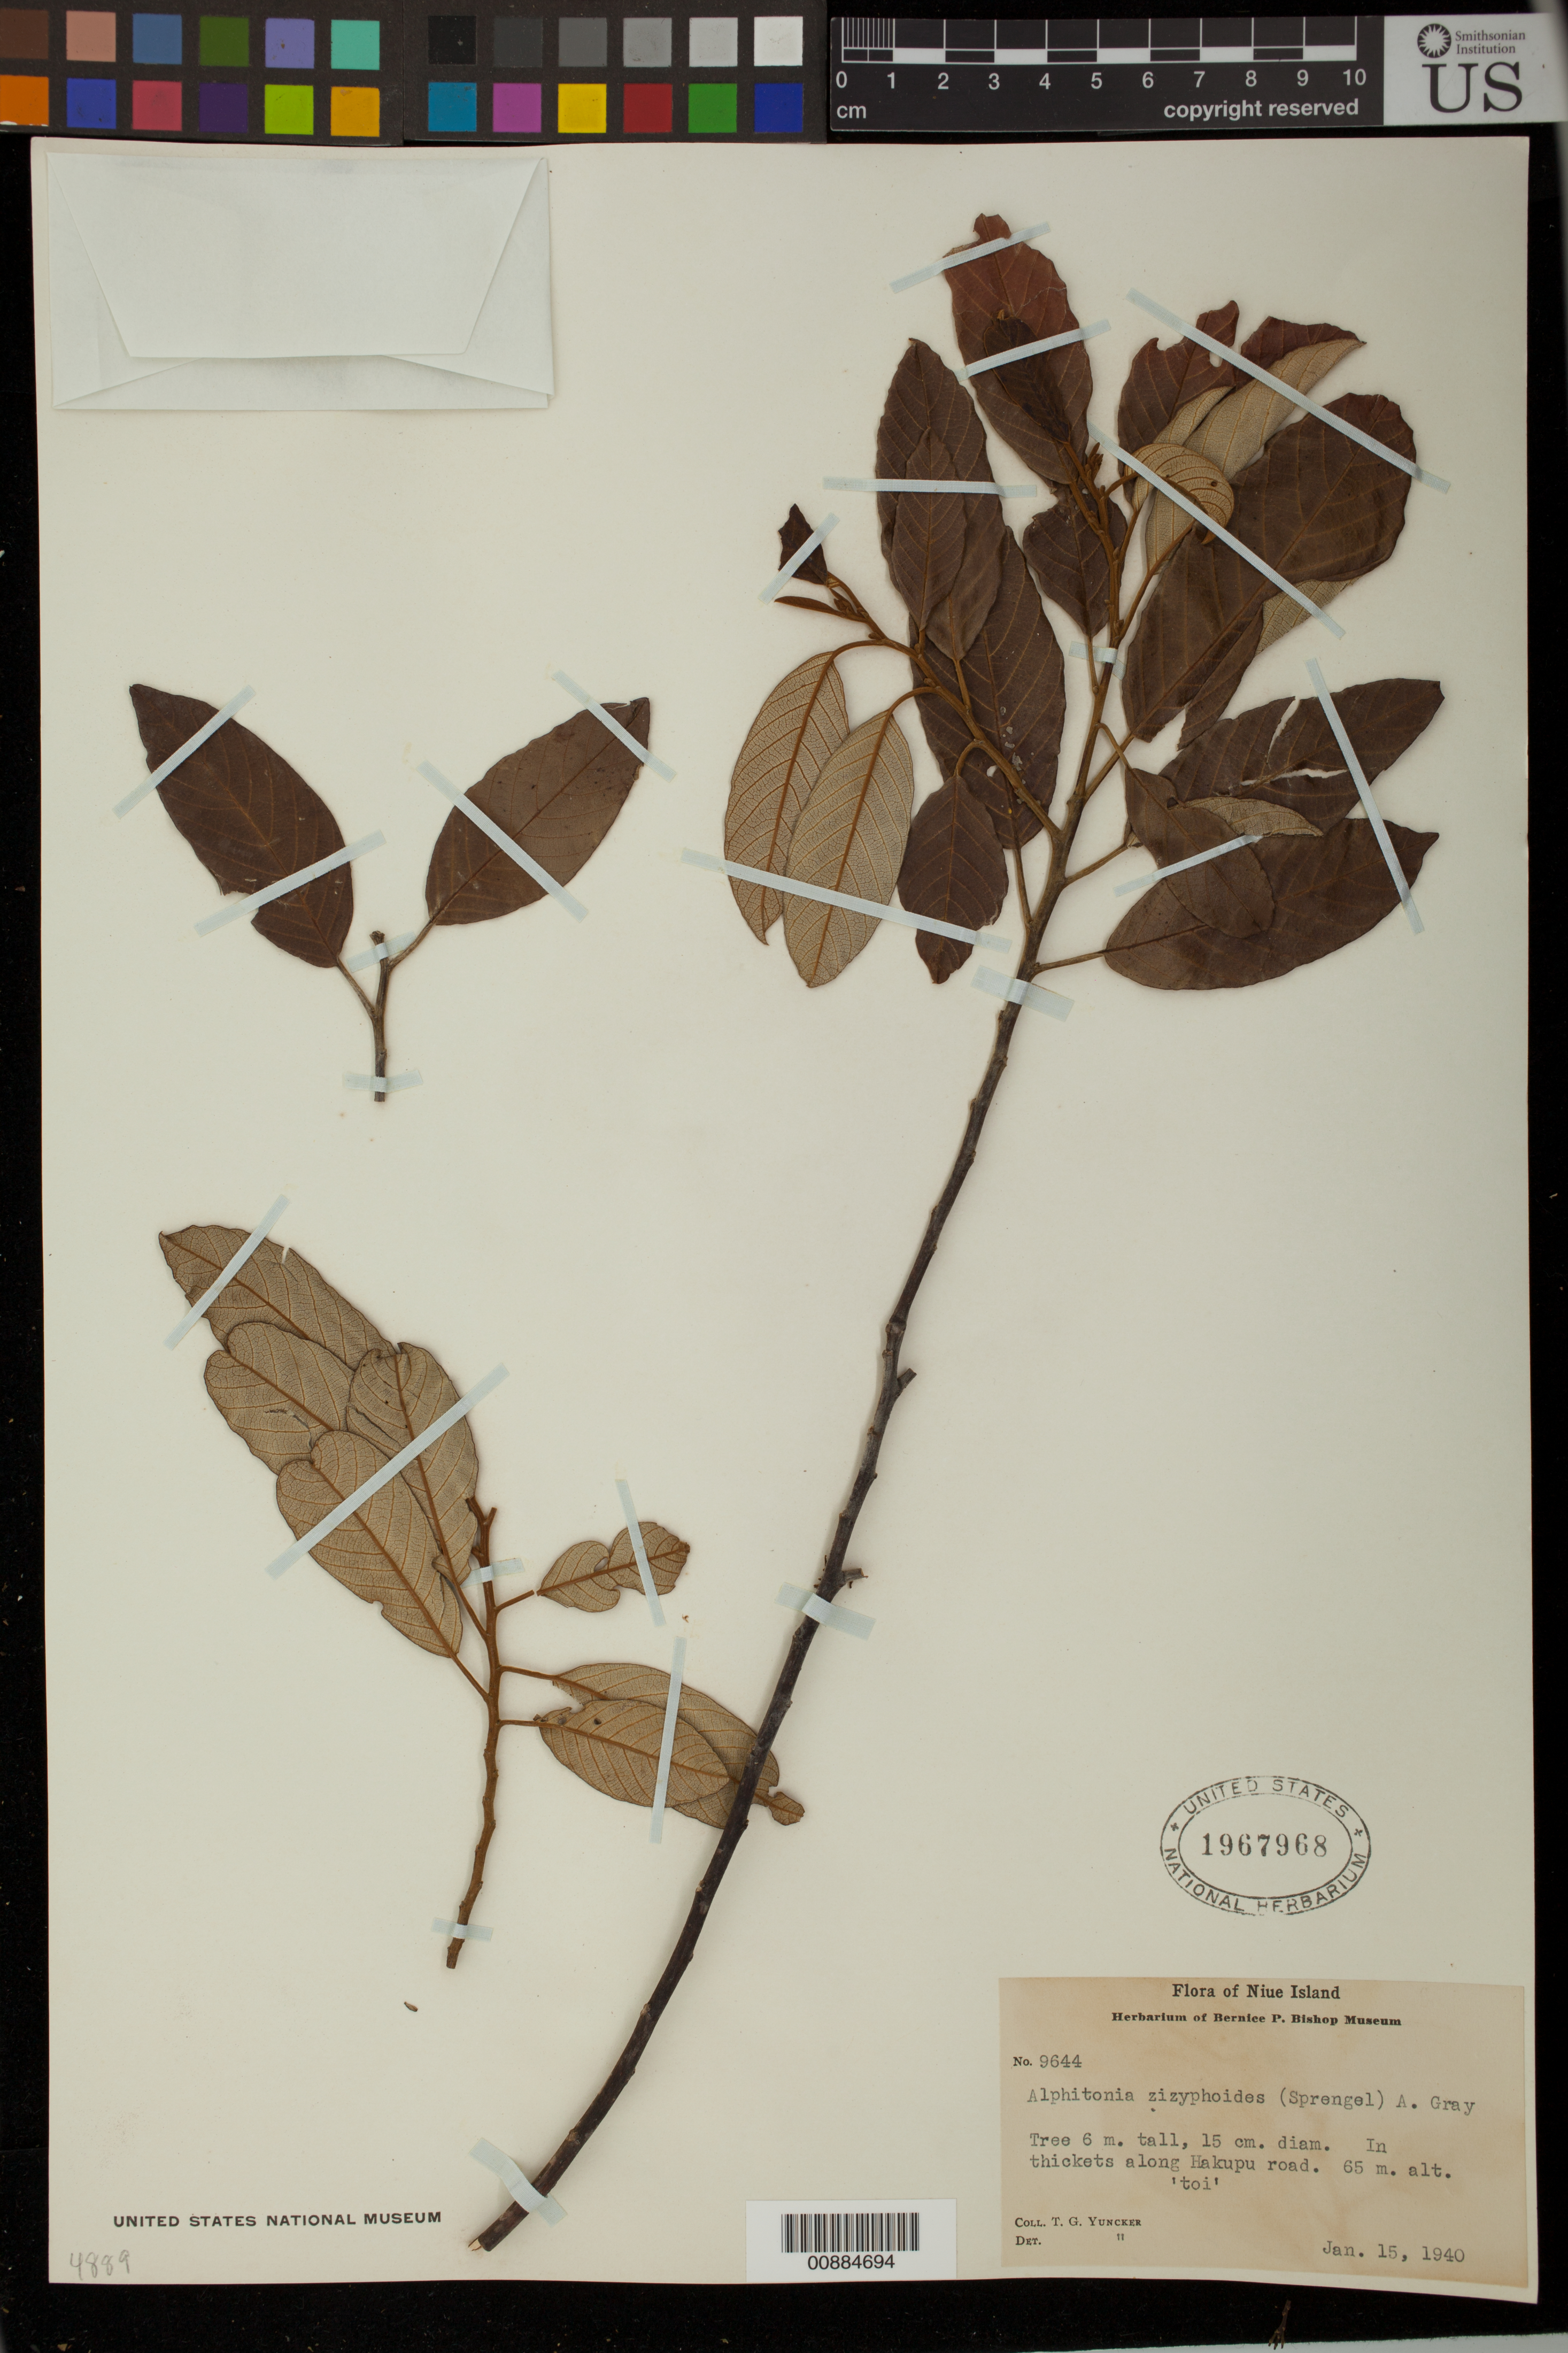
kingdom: Plantae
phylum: Tracheophyta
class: Magnoliopsida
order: Rosales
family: Rhamnaceae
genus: Alphitonia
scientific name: Alphitonia zizyphoides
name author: (Sol. ex Spreng.) A. Gray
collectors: T. G. Yuncker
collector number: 9644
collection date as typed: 15 Jan 1940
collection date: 1940-01-15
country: Niue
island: Niue I.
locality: Along Hakupa road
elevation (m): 65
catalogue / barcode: US 1967968